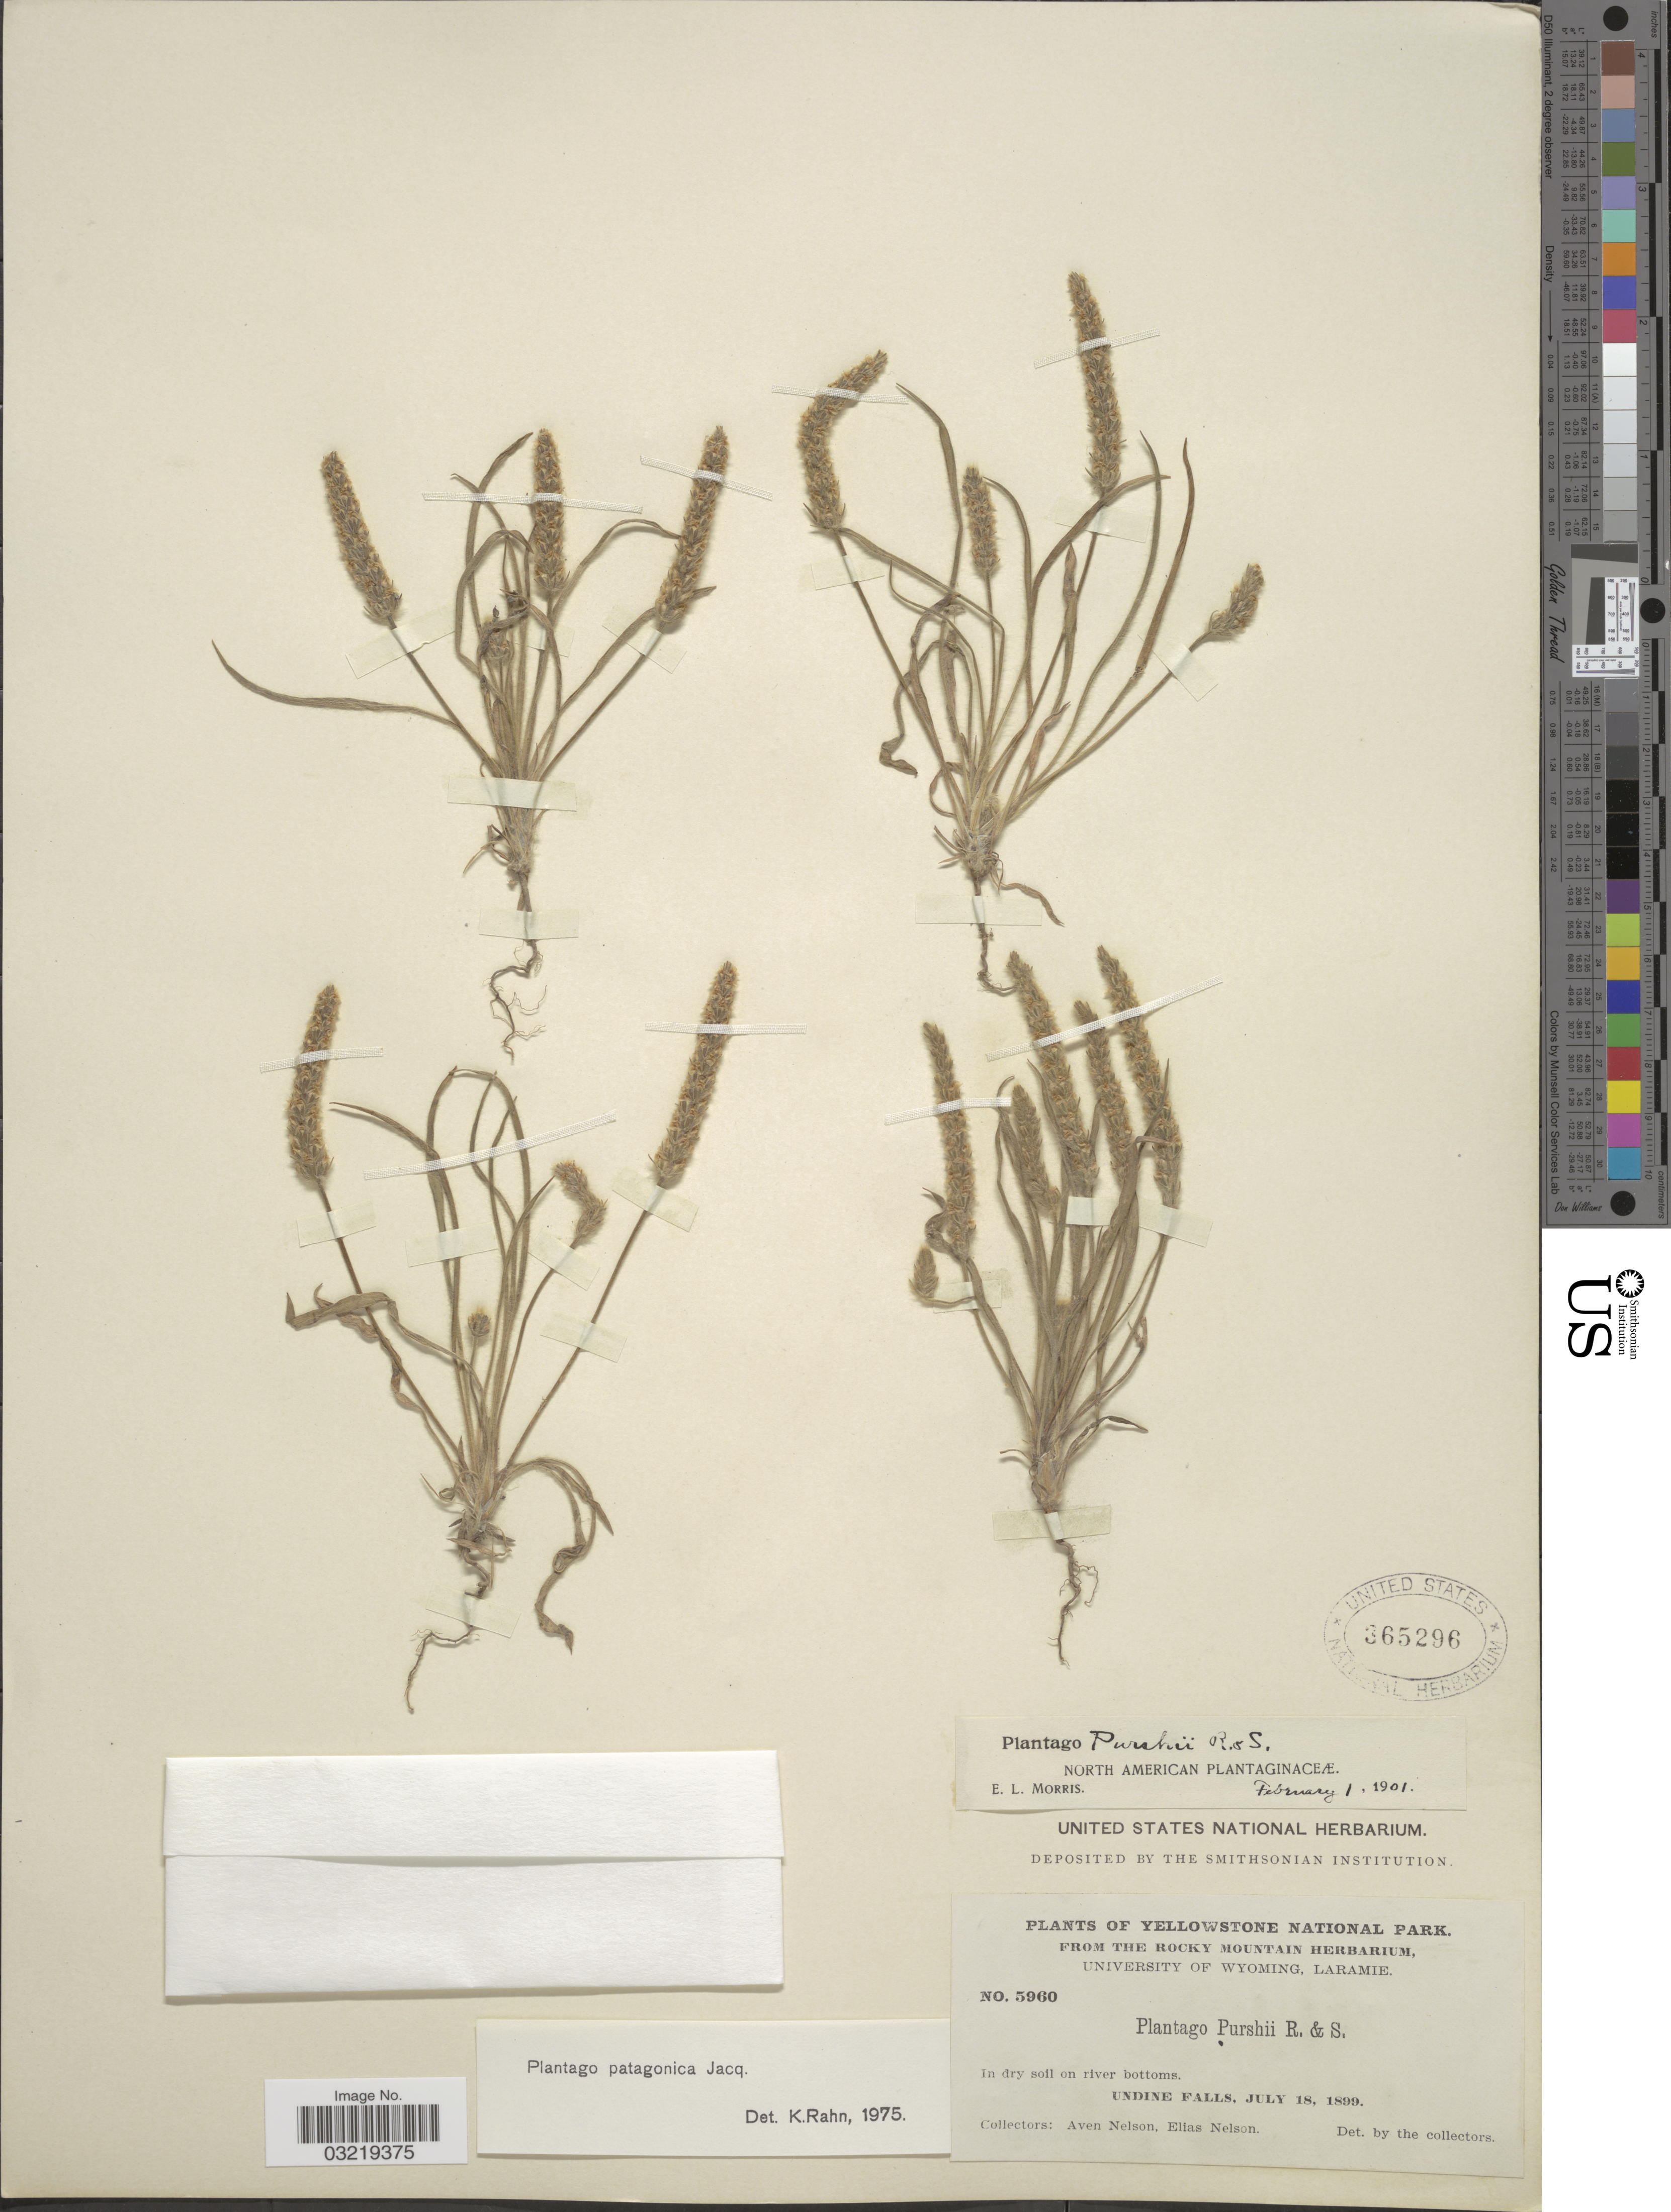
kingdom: Plantae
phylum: Tracheophyta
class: Magnoliopsida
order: Lamiales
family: Plantaginaceae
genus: Plantago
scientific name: Plantago patagonica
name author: Jacq.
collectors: A. Nelson & E. Nelson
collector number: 5960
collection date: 1899-07-18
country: United States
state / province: Wyoming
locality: Yellowstone National Park. Undine Falls.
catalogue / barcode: US 365296